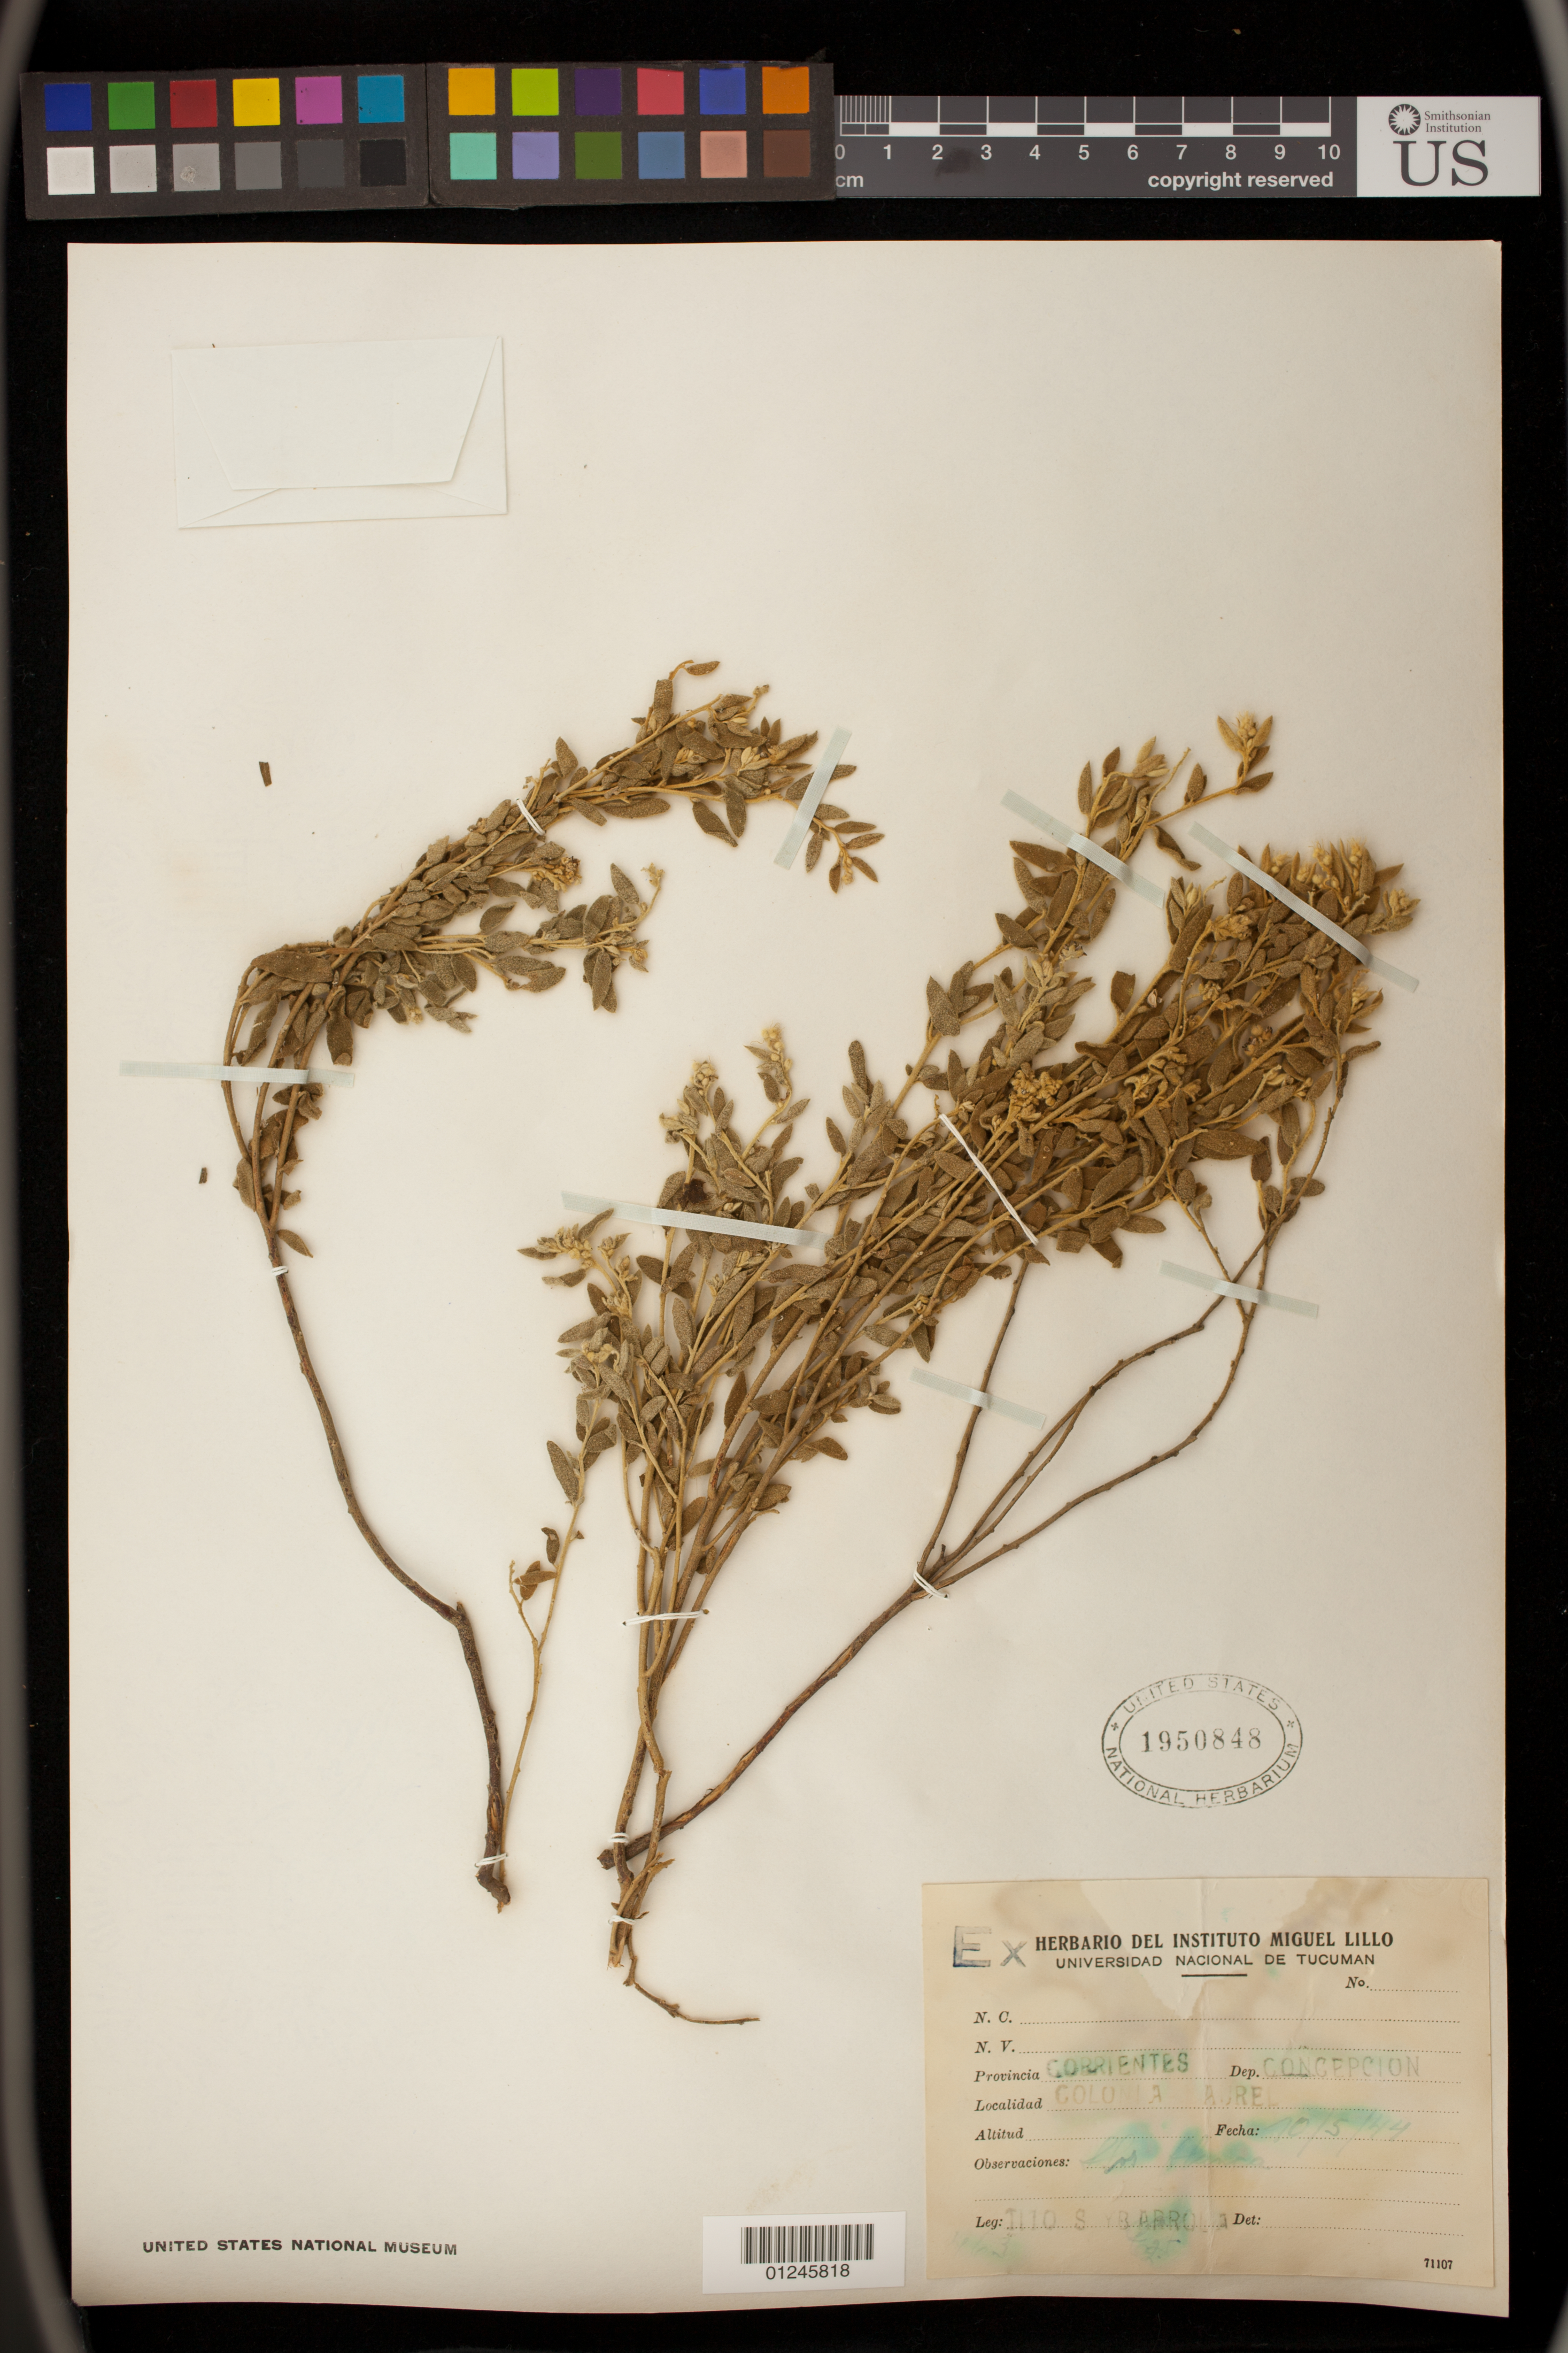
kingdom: Plantae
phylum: Tracheophyta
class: Magnoliopsida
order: Malpighiales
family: Euphorbiaceae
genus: Croton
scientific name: Croton sp.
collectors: T. Ybarrola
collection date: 1944-05-10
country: Argentina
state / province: Corrientes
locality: Dep. Concepcion.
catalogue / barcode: US 1950848